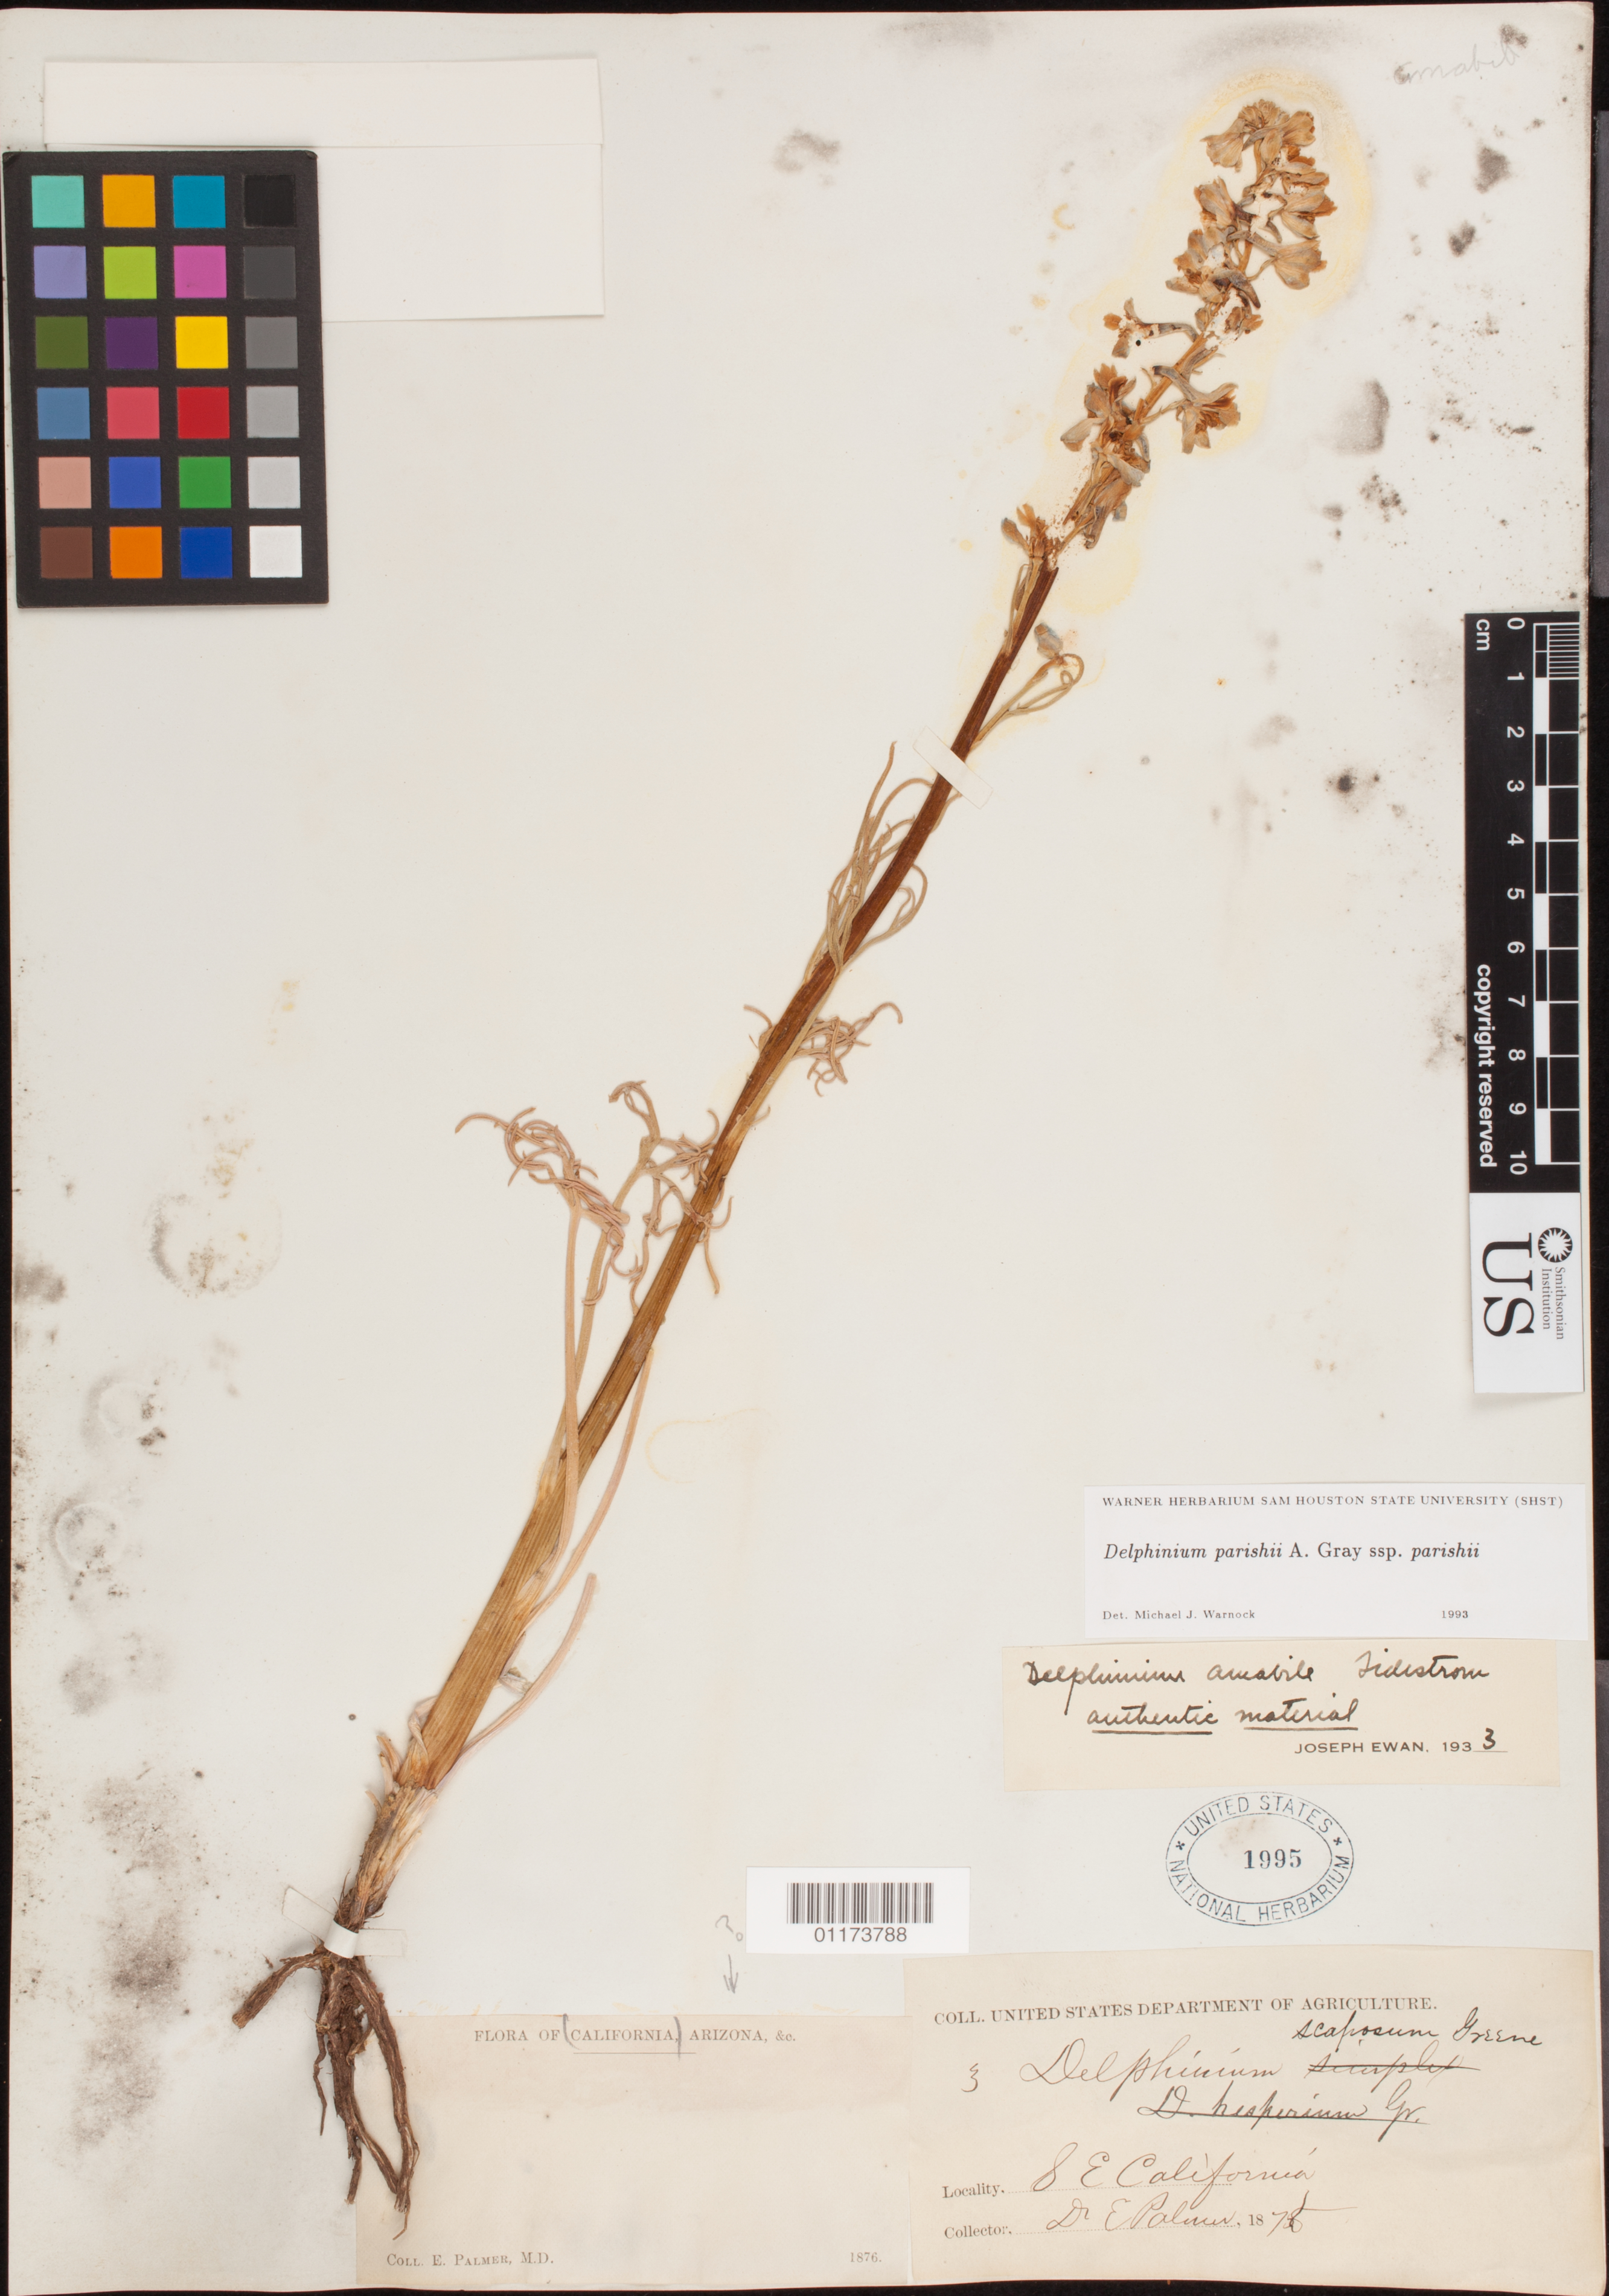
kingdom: Plantae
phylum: Tracheophyta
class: Magnoliopsida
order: Ranunculales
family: Ranunculaceae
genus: Delphinium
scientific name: Delphinium parishii subsp. parishii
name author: A. Gray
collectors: E. Palmer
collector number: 3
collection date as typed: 1876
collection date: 1876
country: United States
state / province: California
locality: SE California.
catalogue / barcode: US 1995